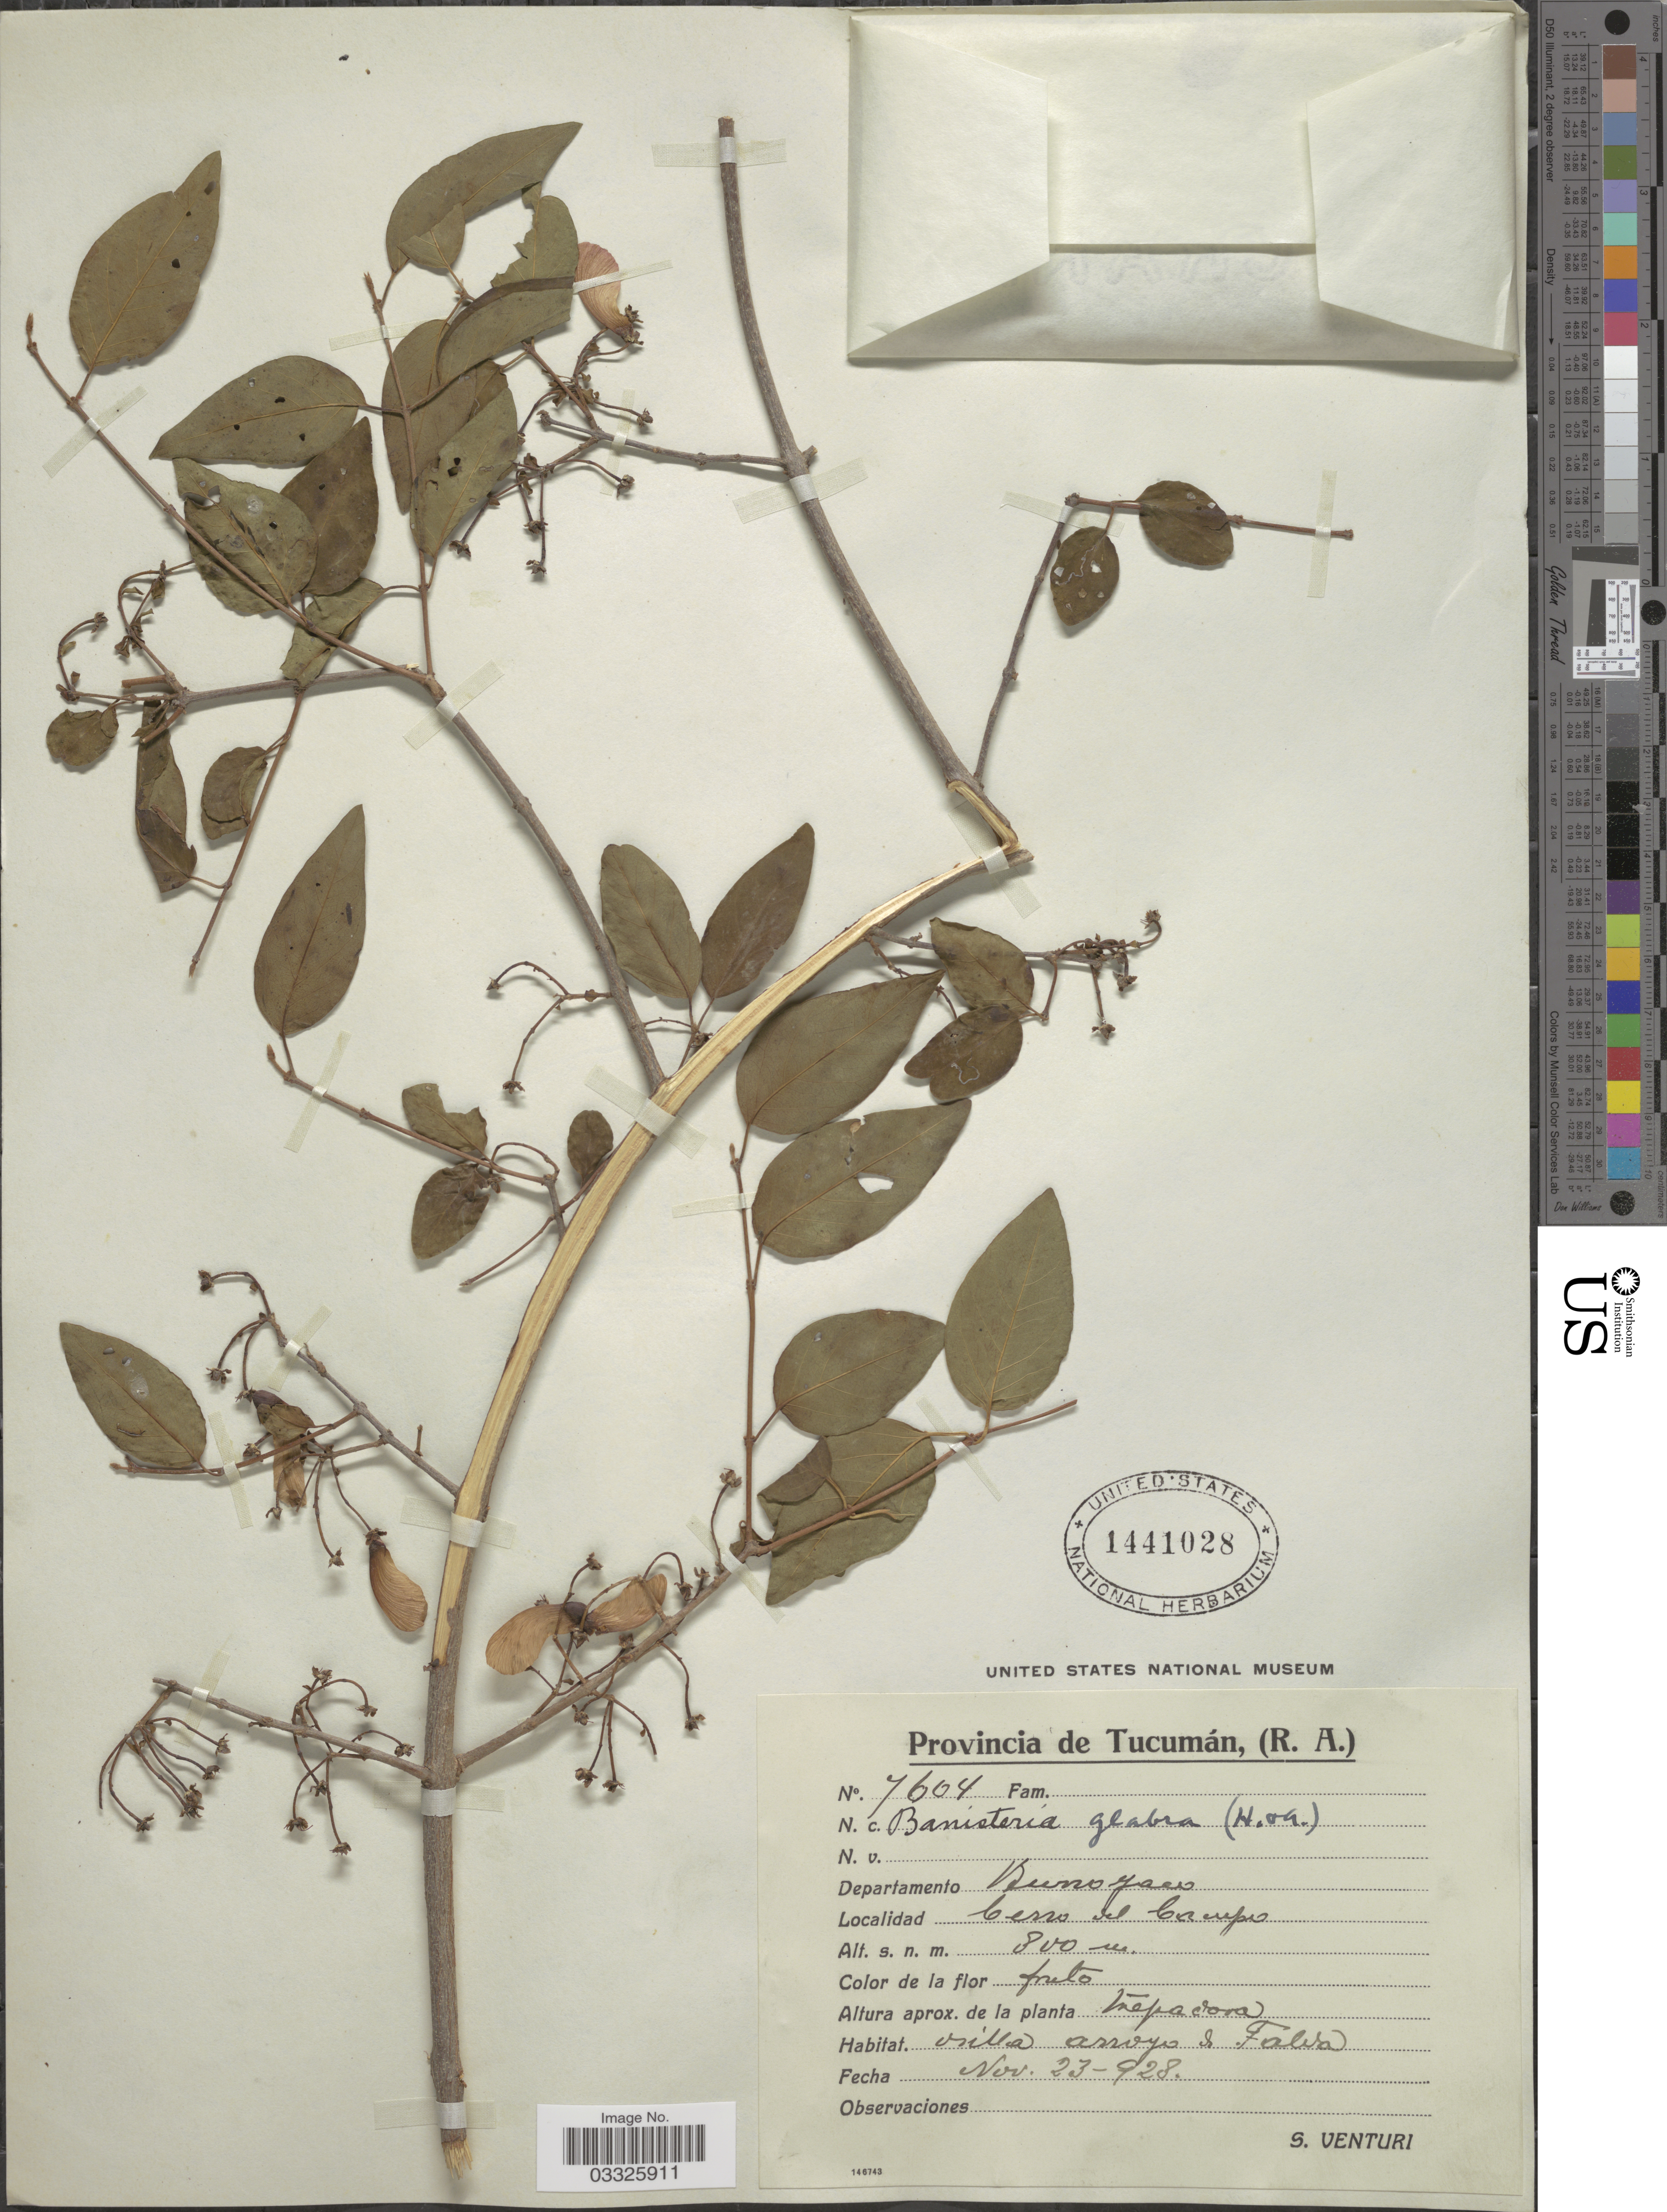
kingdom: Plantae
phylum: Tracheophyta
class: Magnoliopsida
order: Malpighiales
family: Malpighiaceae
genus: Heteropterys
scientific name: Heteropterys glabra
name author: Hook. & Arn.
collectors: S. Venturi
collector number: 7604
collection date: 1928-11-23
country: Argentina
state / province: Tucuman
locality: Departamento Burroyaco. Cerro del Campo.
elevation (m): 800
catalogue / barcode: US 1441028